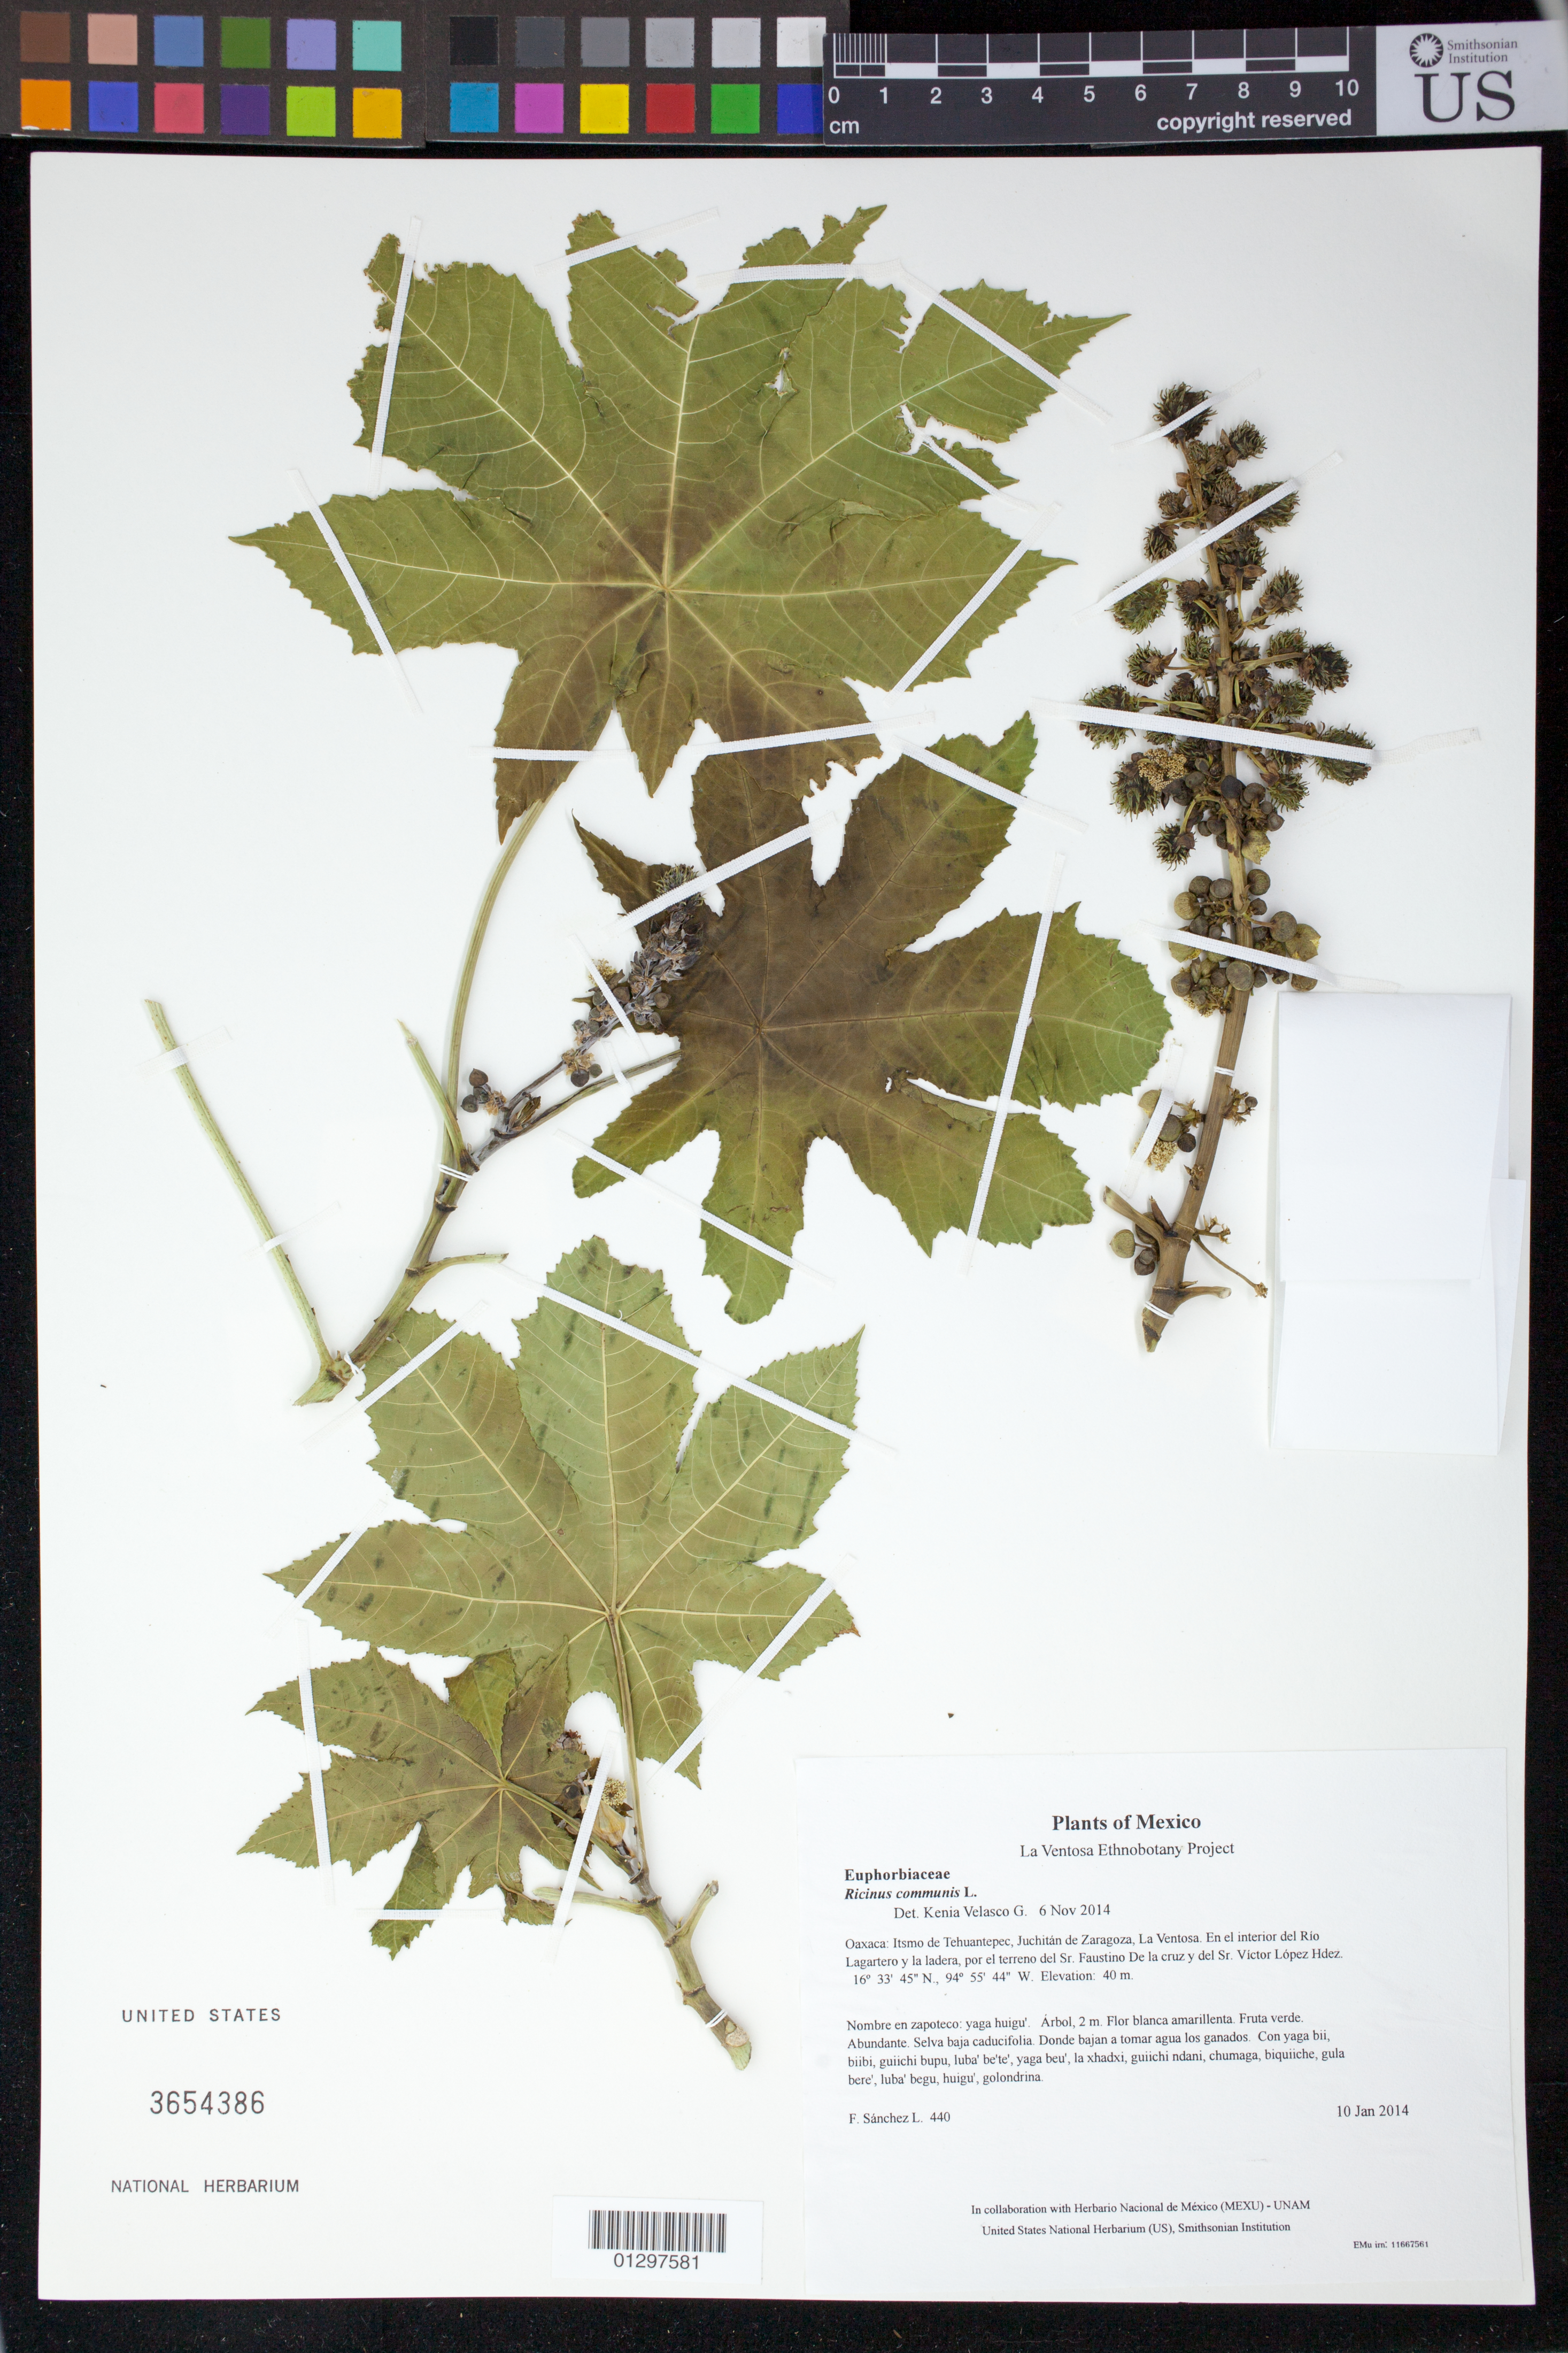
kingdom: Plantae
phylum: Tracheophyta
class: Magnoliopsida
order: Malpighiales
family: Euphorbiaceae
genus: Ricinus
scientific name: Ricinus communis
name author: L.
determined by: Velasco G., Kenia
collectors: F. Sánchez L.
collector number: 440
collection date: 2014-01-10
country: Mexico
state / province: Oaxaca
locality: Itsmo de Tehuantepec, Juchitán de Zaragoza, La Ventosa. En el interior del Río Lagartero y la ladera, por el terreno del Sr. Faustino De la cruz y del Sr. Víctor López Hdez.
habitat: Selva baja caducifolia. Donde bajan a tomar agua los ganados.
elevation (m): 40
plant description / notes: JEBOT, MEXU, US; Yaga. 2 m. Guie' naquichi' naguchi ga. Cuaananaxhi naga'. Stale.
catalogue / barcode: US 3654386